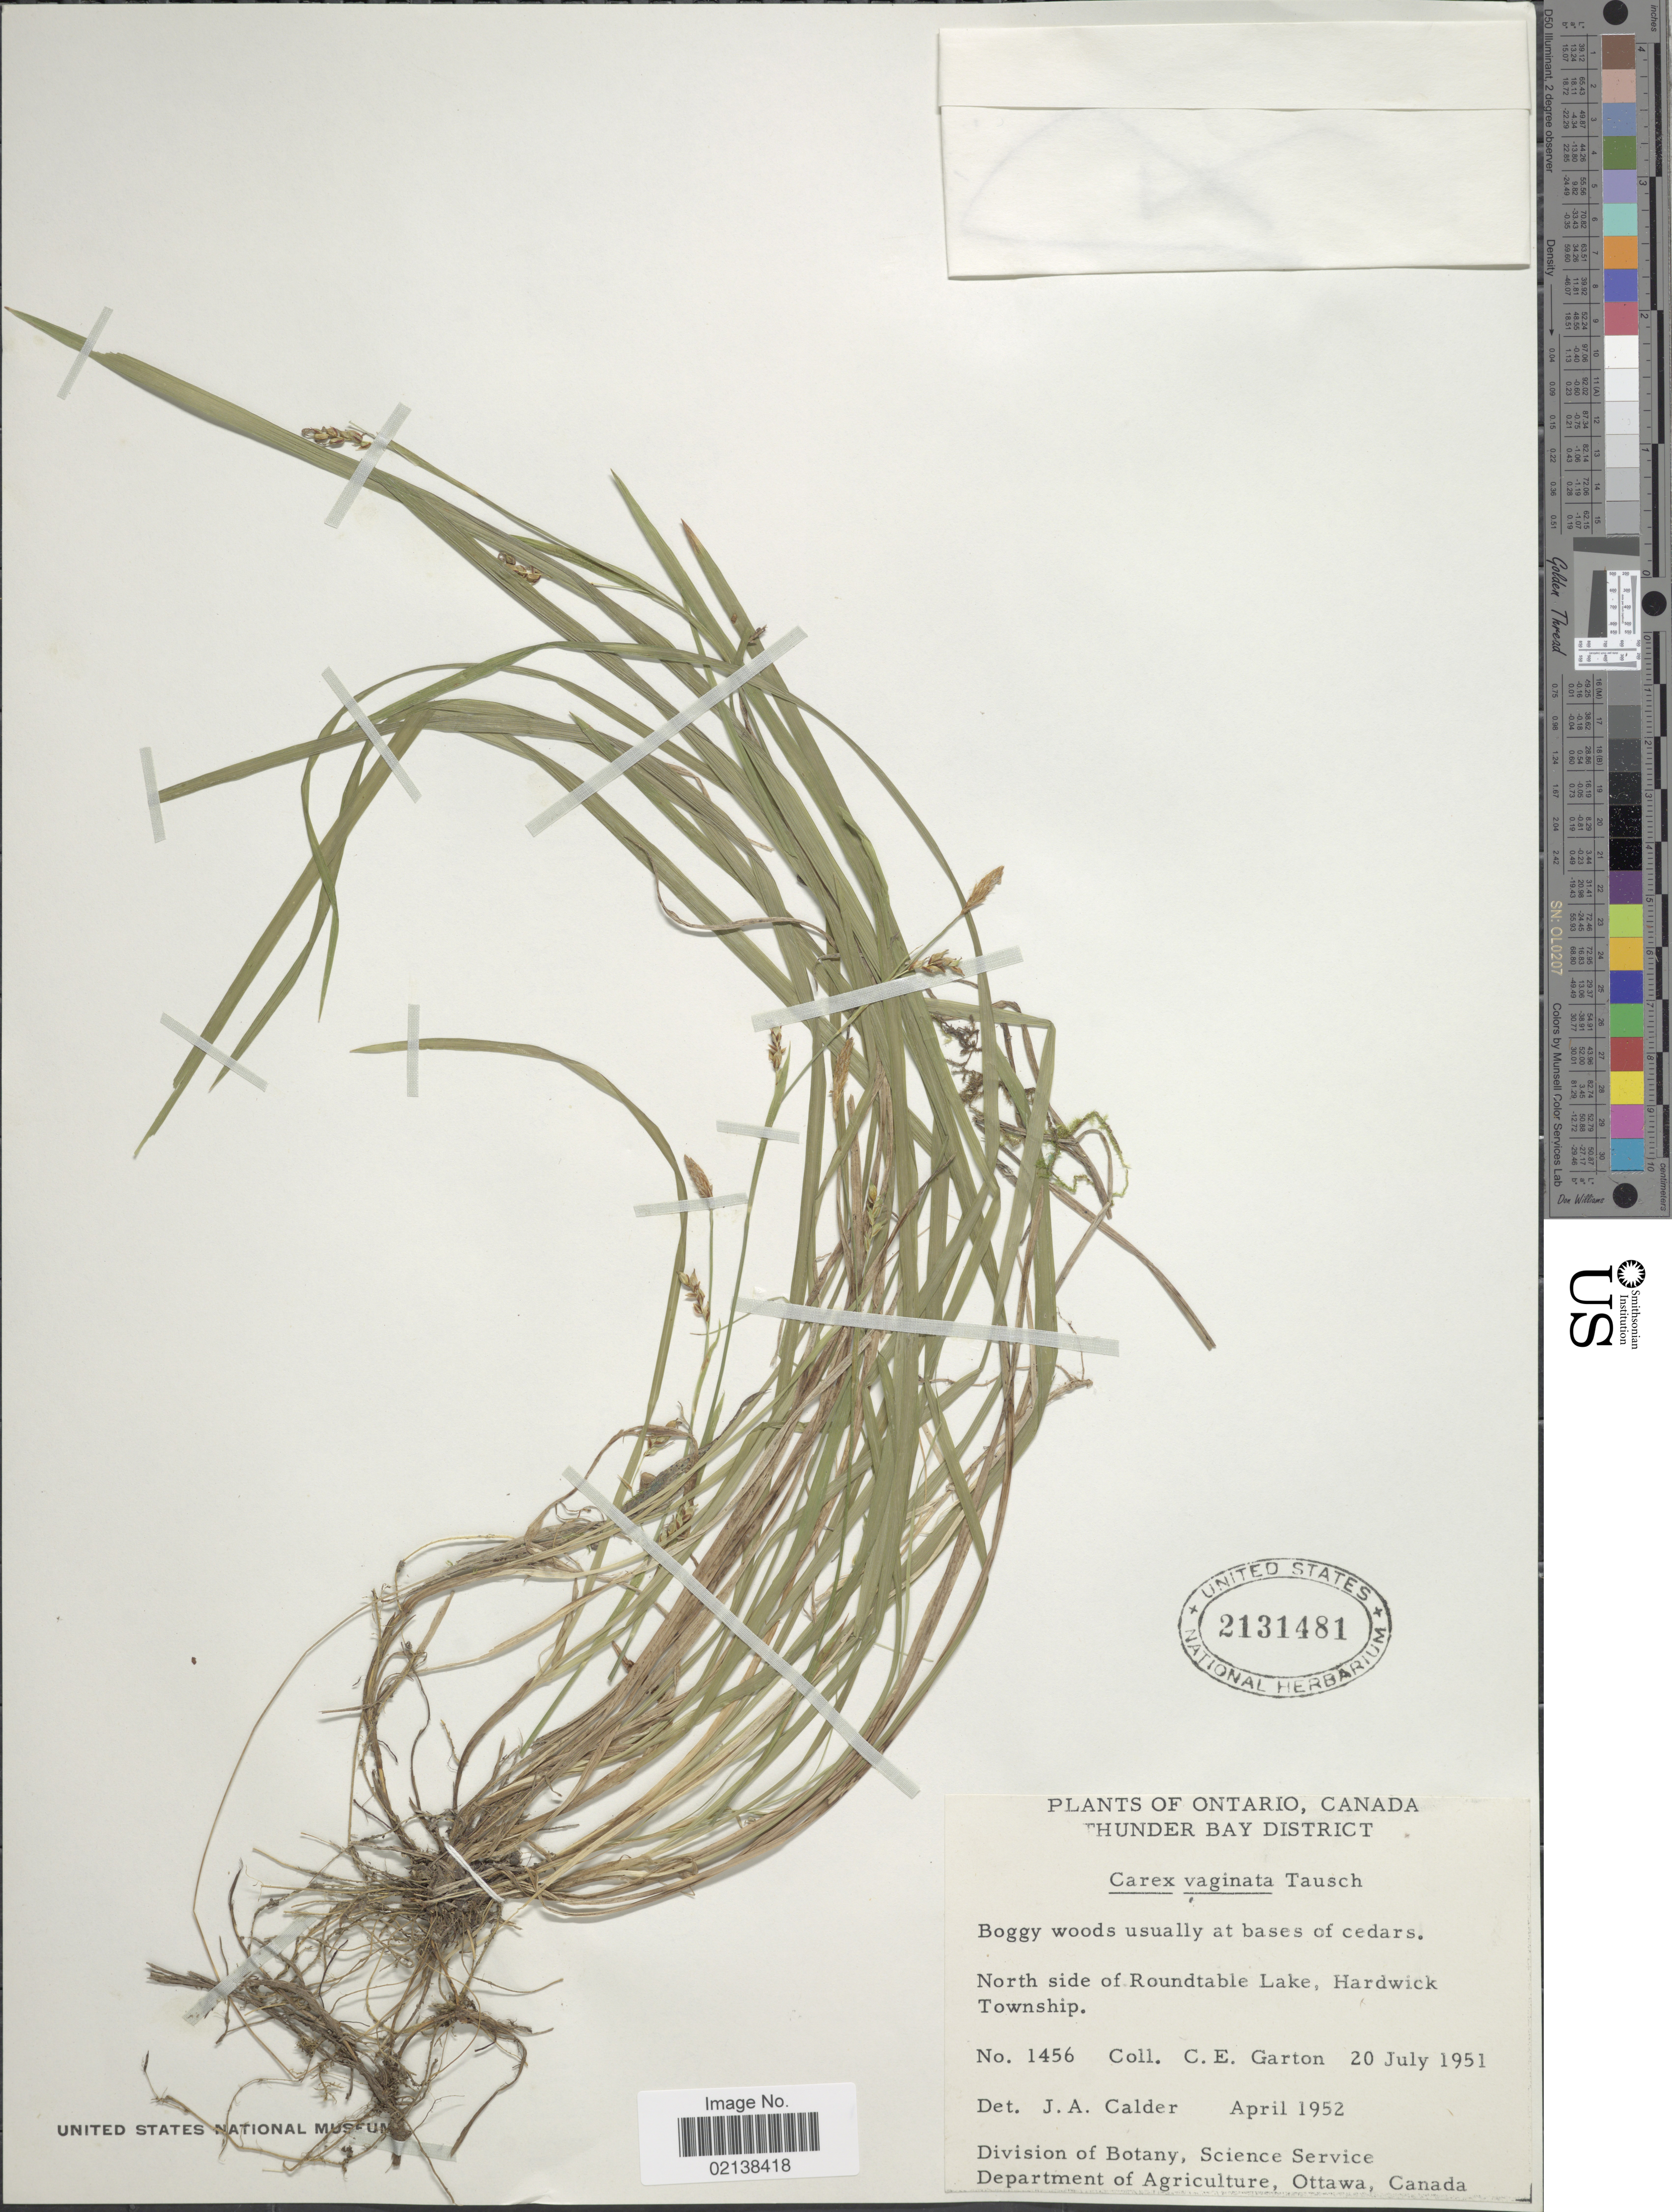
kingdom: Plantae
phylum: Tracheophyta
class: Liliopsida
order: Poales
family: Cyperaceae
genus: Carex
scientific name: Carex vaginata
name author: Tausch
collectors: C. E. Garton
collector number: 1456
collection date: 1951-07-20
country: Canada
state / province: Ontario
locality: Thunder Bay District, North side of Roundtable Lake, Hardwick Township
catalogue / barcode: US 2131481